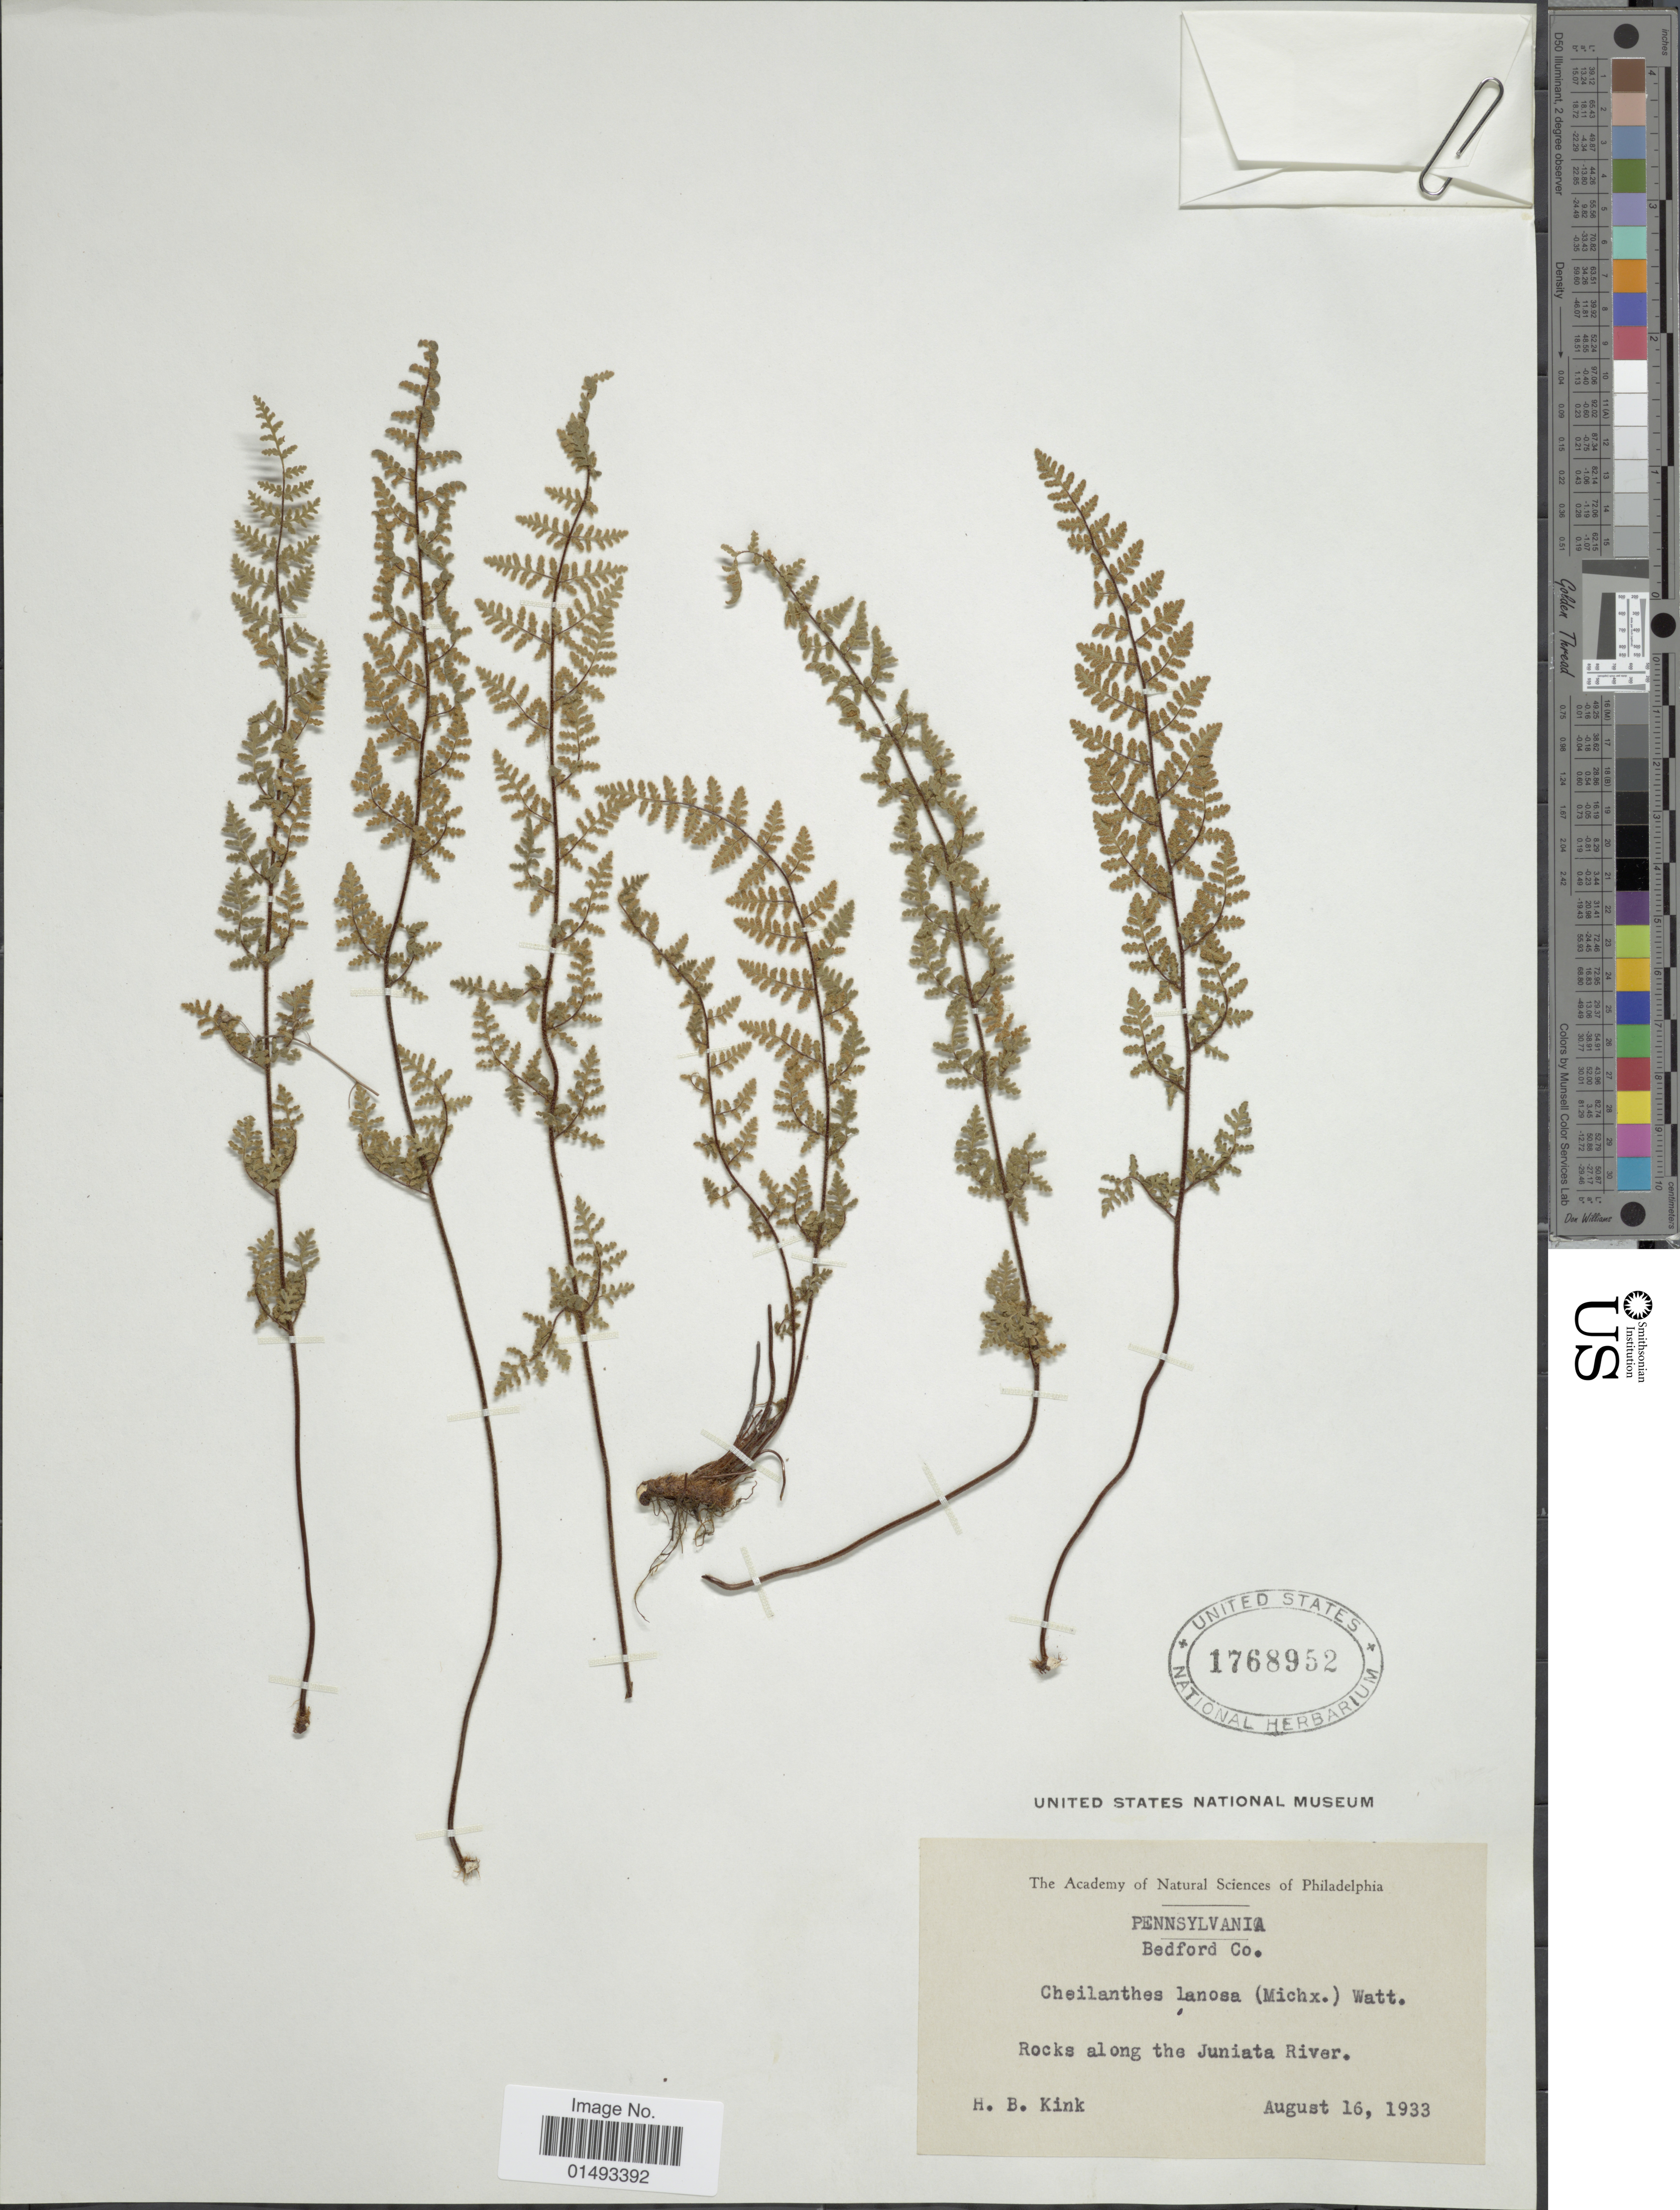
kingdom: Plantae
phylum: Tracheophyta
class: Polypodiopsida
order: Polypodiales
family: Pteridaceae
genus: Myriopteris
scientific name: Myriopteris lanosa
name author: (Michx.) Grusz & Windham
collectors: H. Kink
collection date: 1933-08-16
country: United States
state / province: Pennsylvania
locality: Rocks along the Juniata River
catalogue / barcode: US 1768952